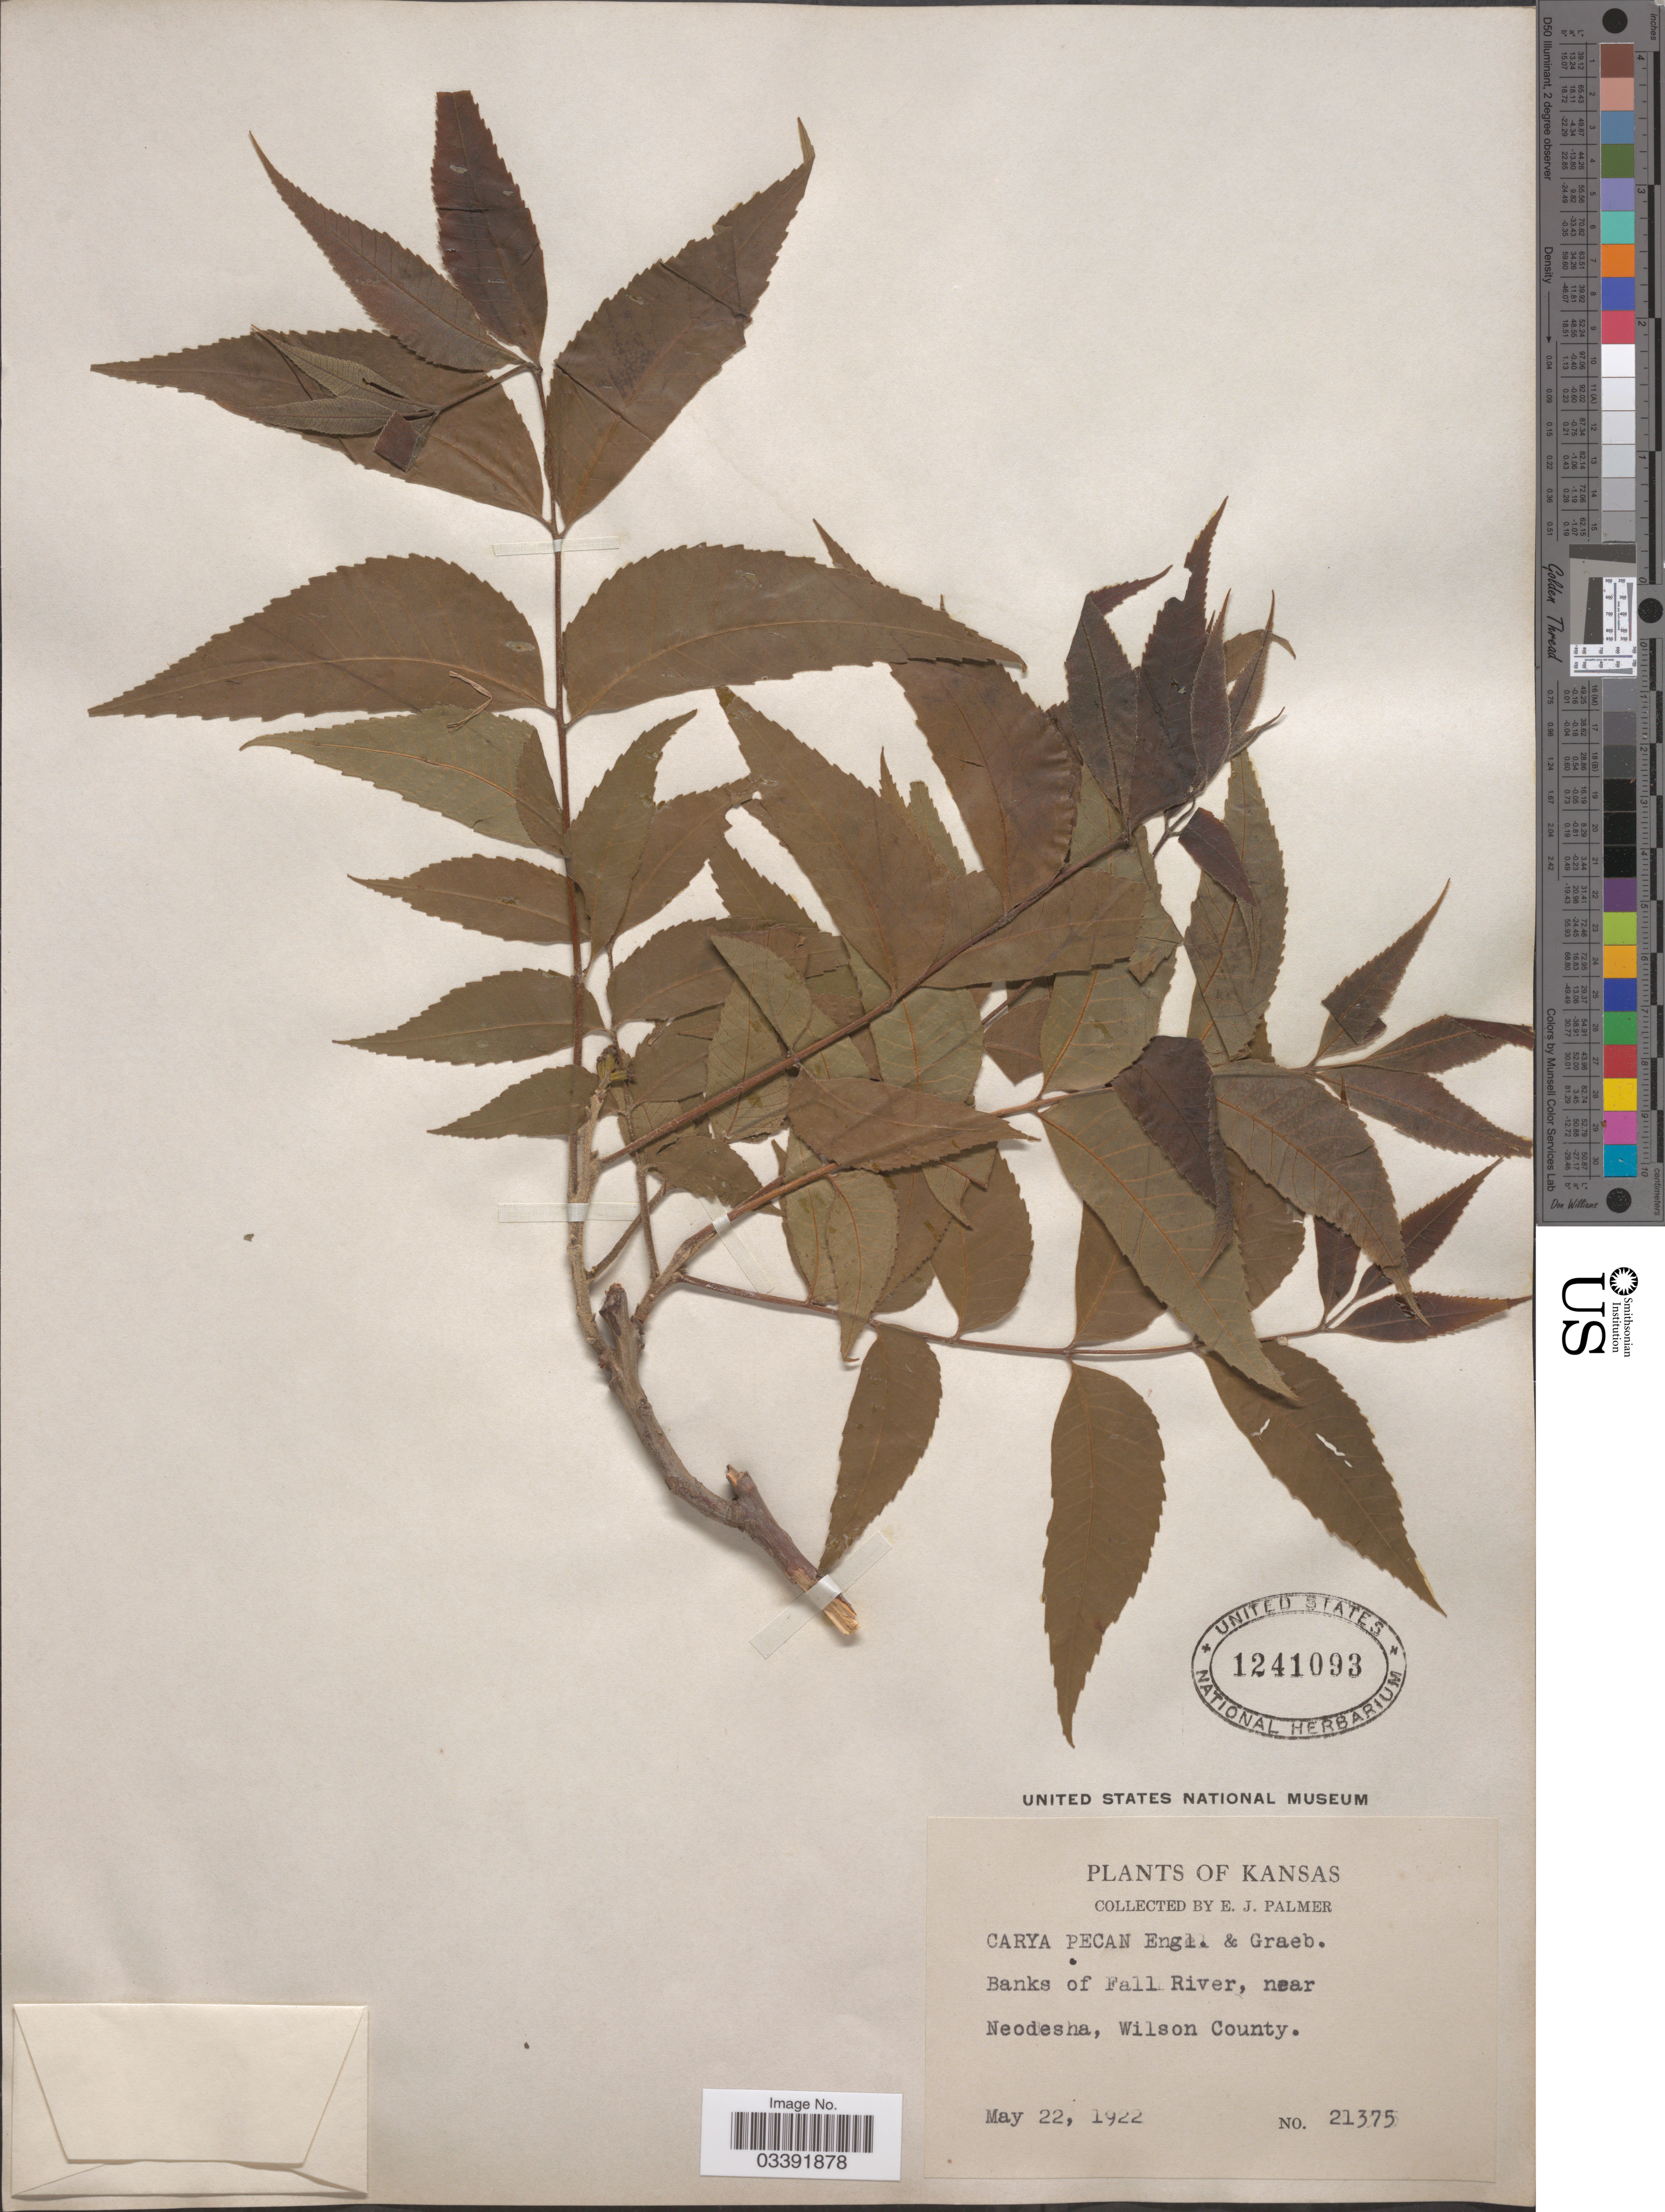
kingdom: Plantae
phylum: Tracheophyta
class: Magnoliopsida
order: Fagales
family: Juglandaceae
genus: Carya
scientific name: Carya illinoinensis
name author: (Wangenh.) K. Koch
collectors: E. J. Palmer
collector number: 2137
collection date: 1922-05-22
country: United States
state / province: Kansas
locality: Banks of Fall River, near Neodesha, Wilson County.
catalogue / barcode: US 1241093